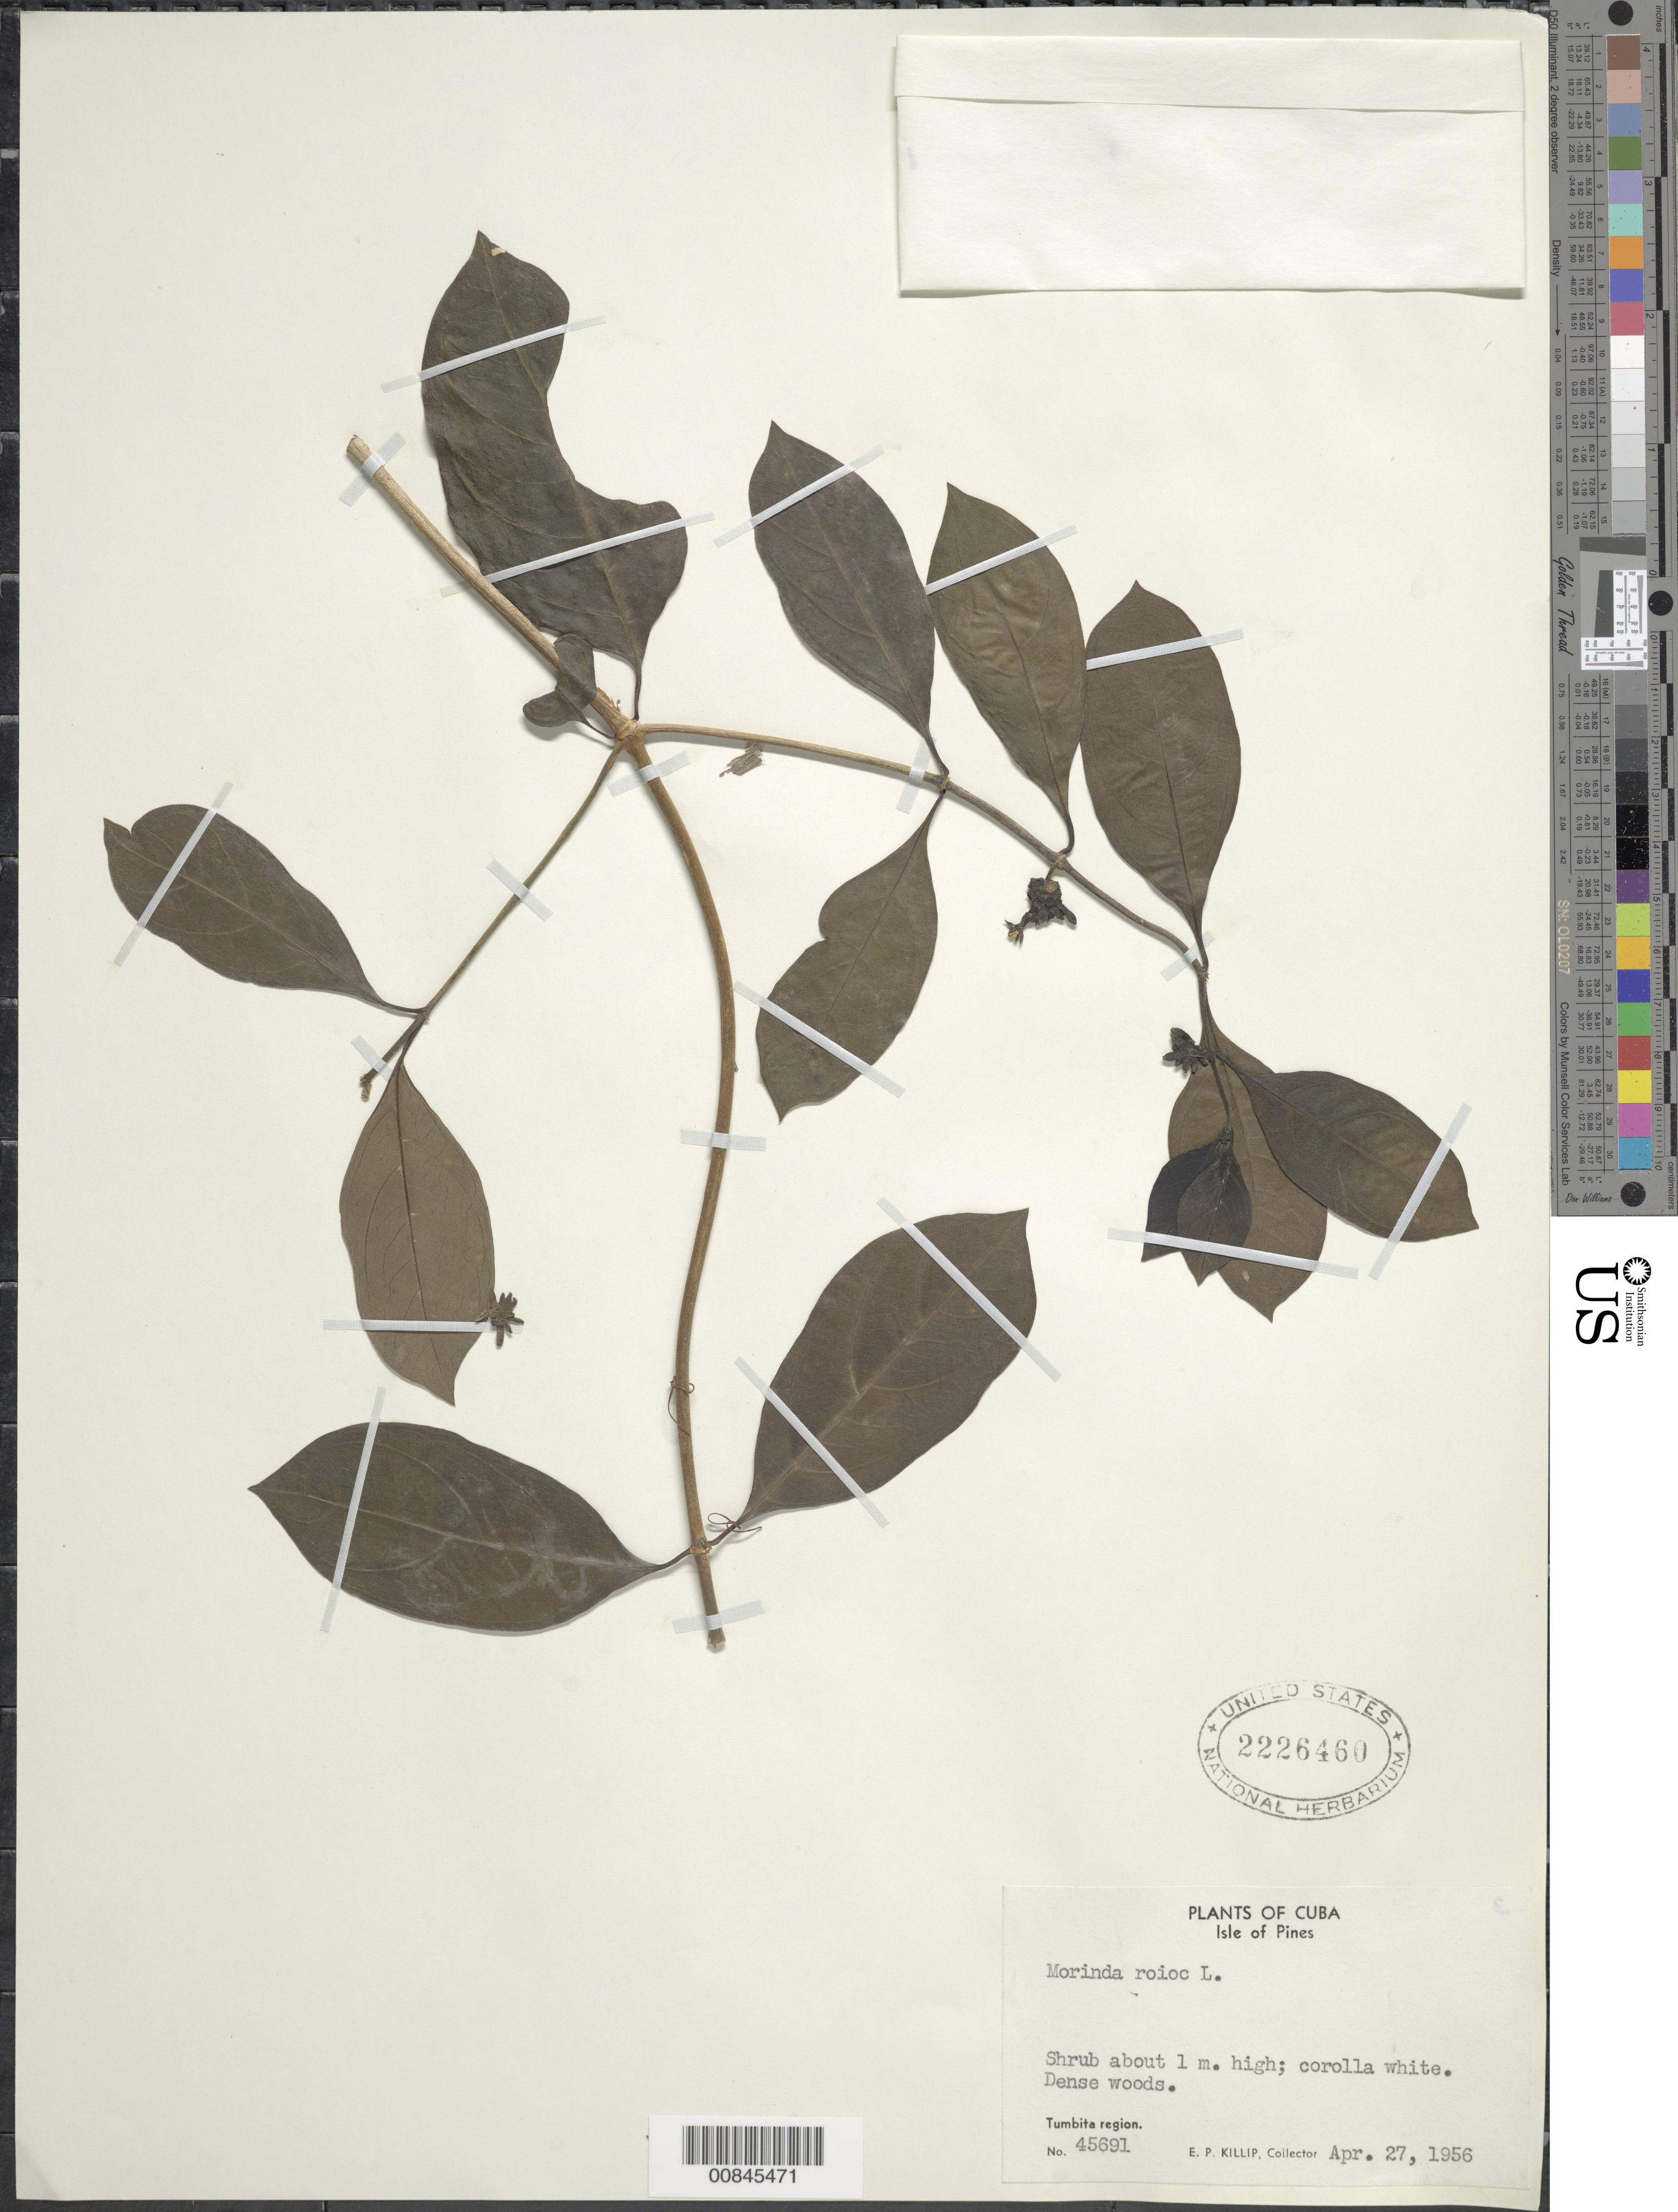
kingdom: Plantae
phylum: Tracheophyta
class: Magnoliopsida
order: Gentianales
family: Rubiaceae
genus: Morinda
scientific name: Morinda royoc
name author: L.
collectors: E. P. Killip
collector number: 45691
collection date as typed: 27 Apr 1956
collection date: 1956-04-27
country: Cuba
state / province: Isla de La Juventud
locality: Tumbita region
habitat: Dense woods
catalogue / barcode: US 2226460